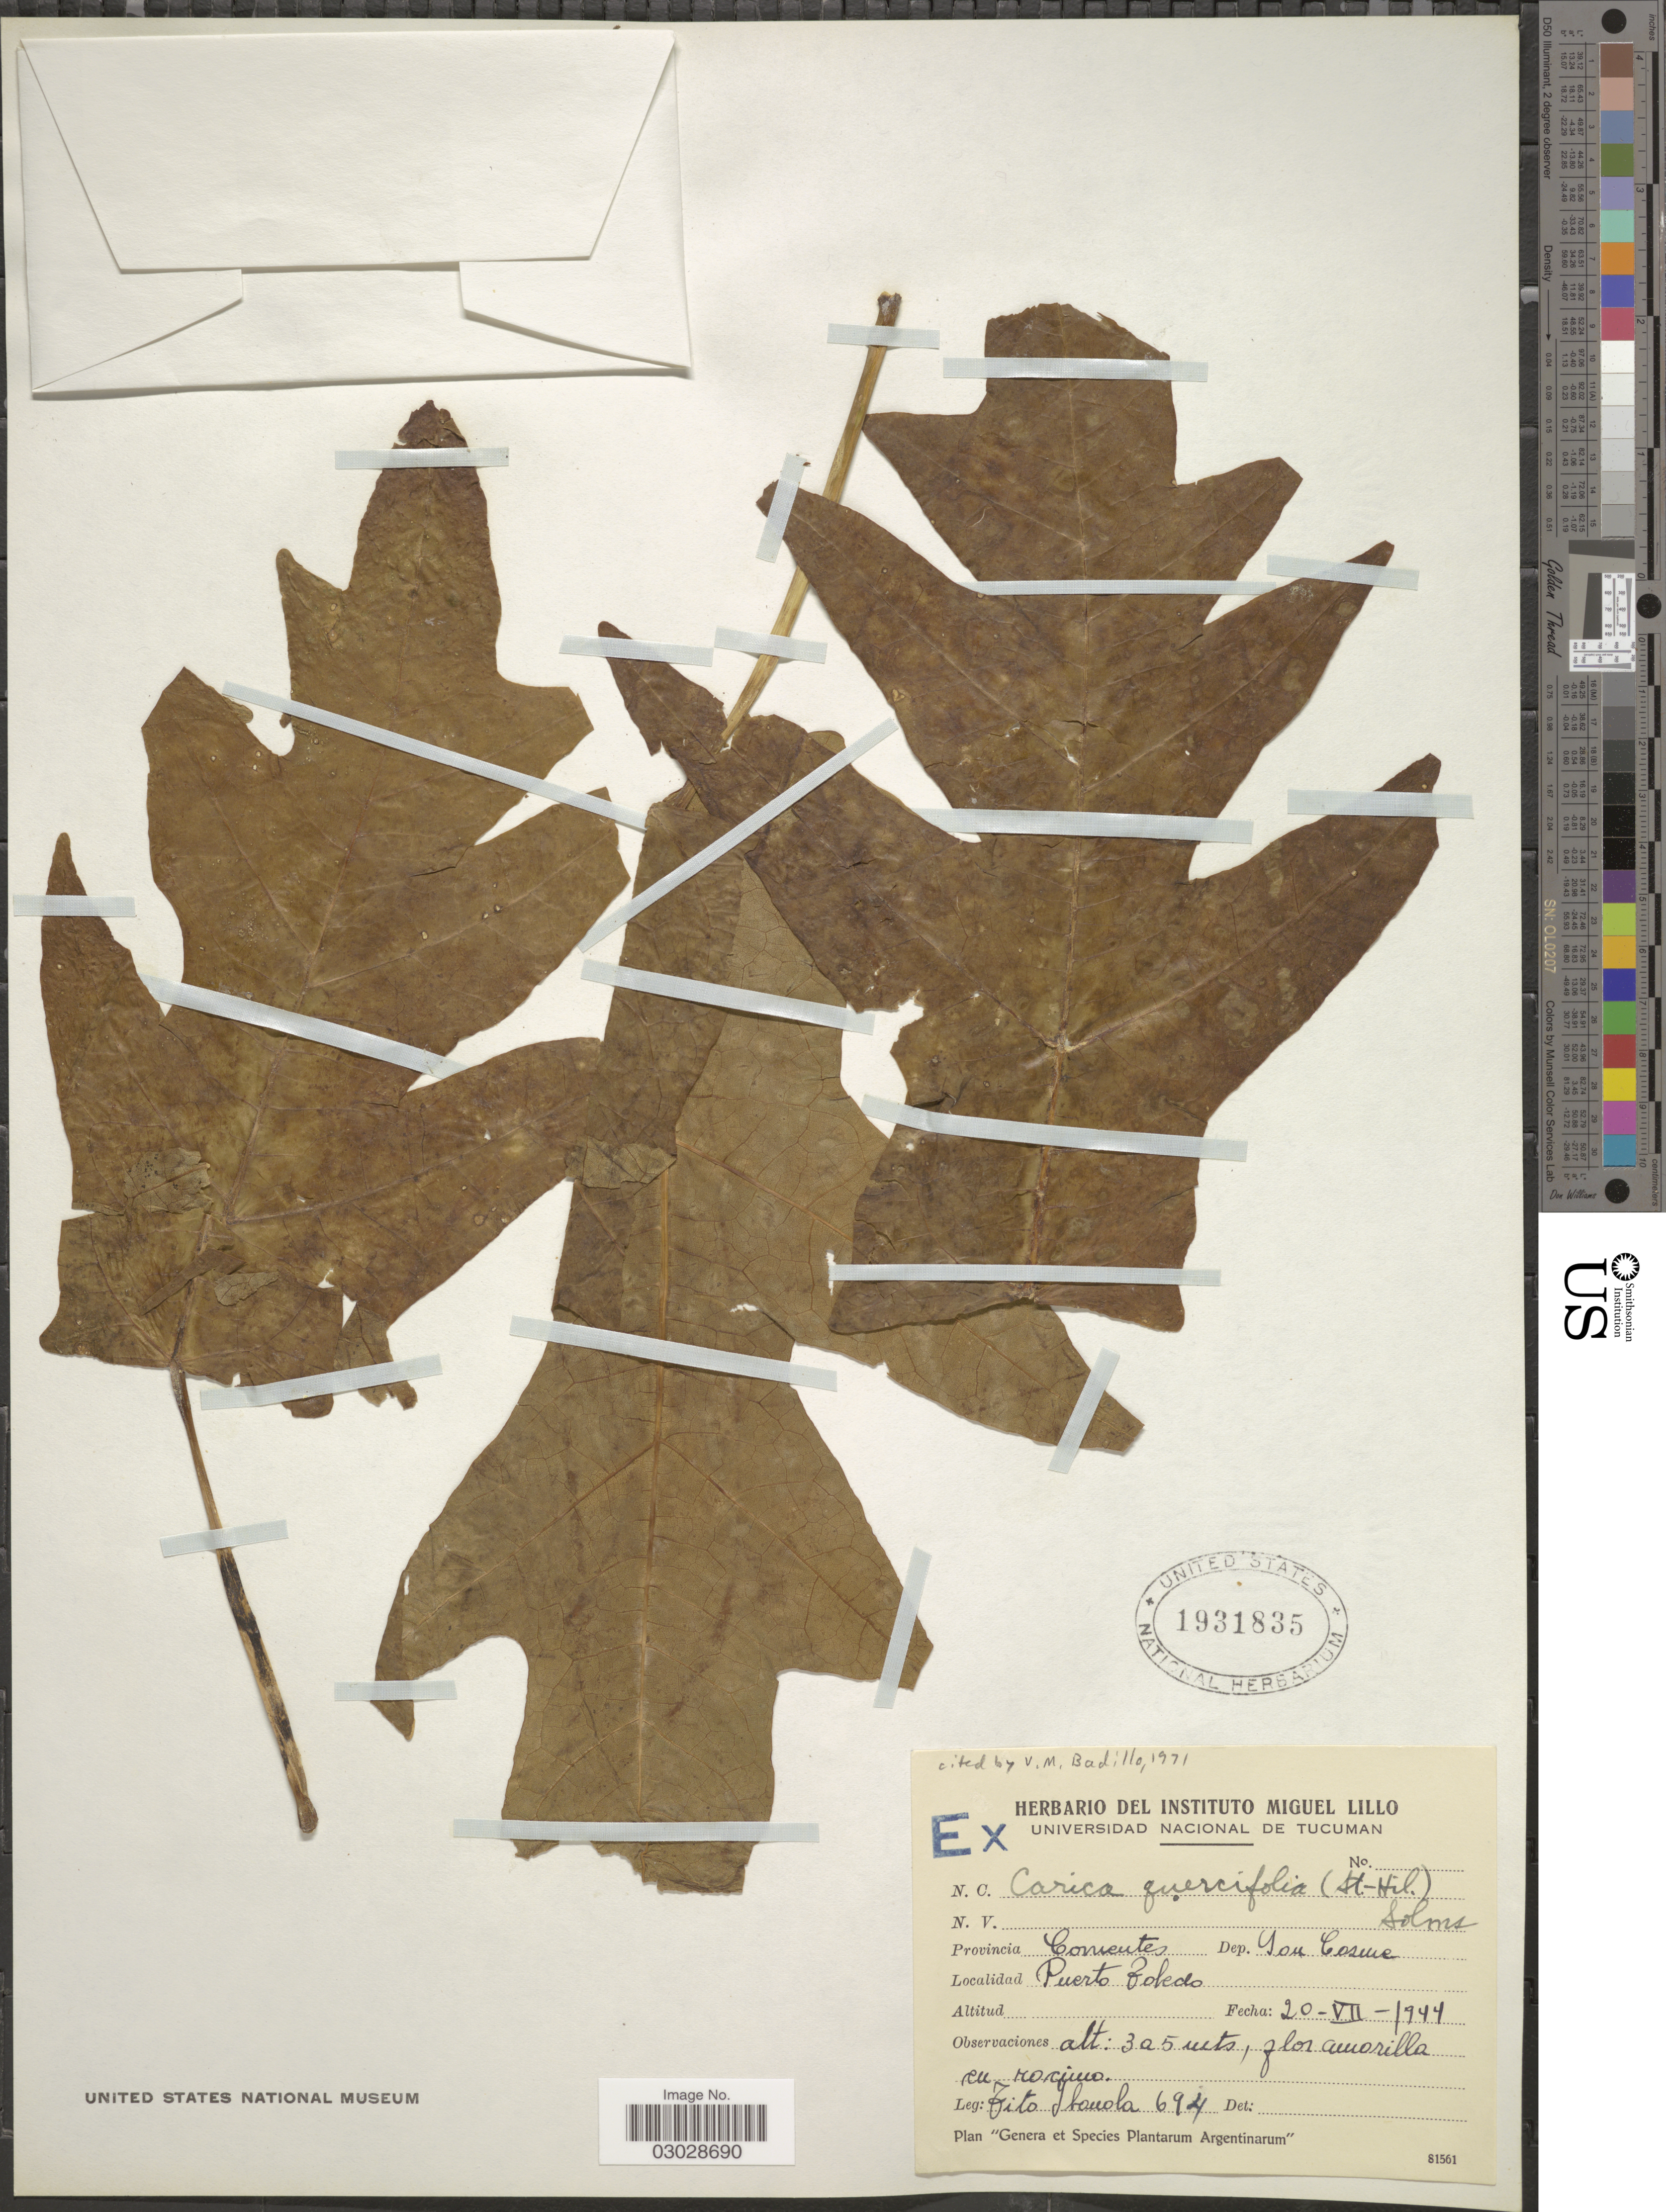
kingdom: Plantae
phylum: Tracheophyta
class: Magnoliopsida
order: Brassicales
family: Caricaceae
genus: Vasconcellea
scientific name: Vasconcellea quercifolia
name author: A. St.-Hil.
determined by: Strong, M. T., (US), Smithsonian Institution - National Museum of Natural History (UNITED STATES)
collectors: Z. Sanola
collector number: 694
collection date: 1944-07-20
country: Argentina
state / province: Corrientes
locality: Dep. San Cosme, Puerto Soledo.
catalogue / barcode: US 1931835